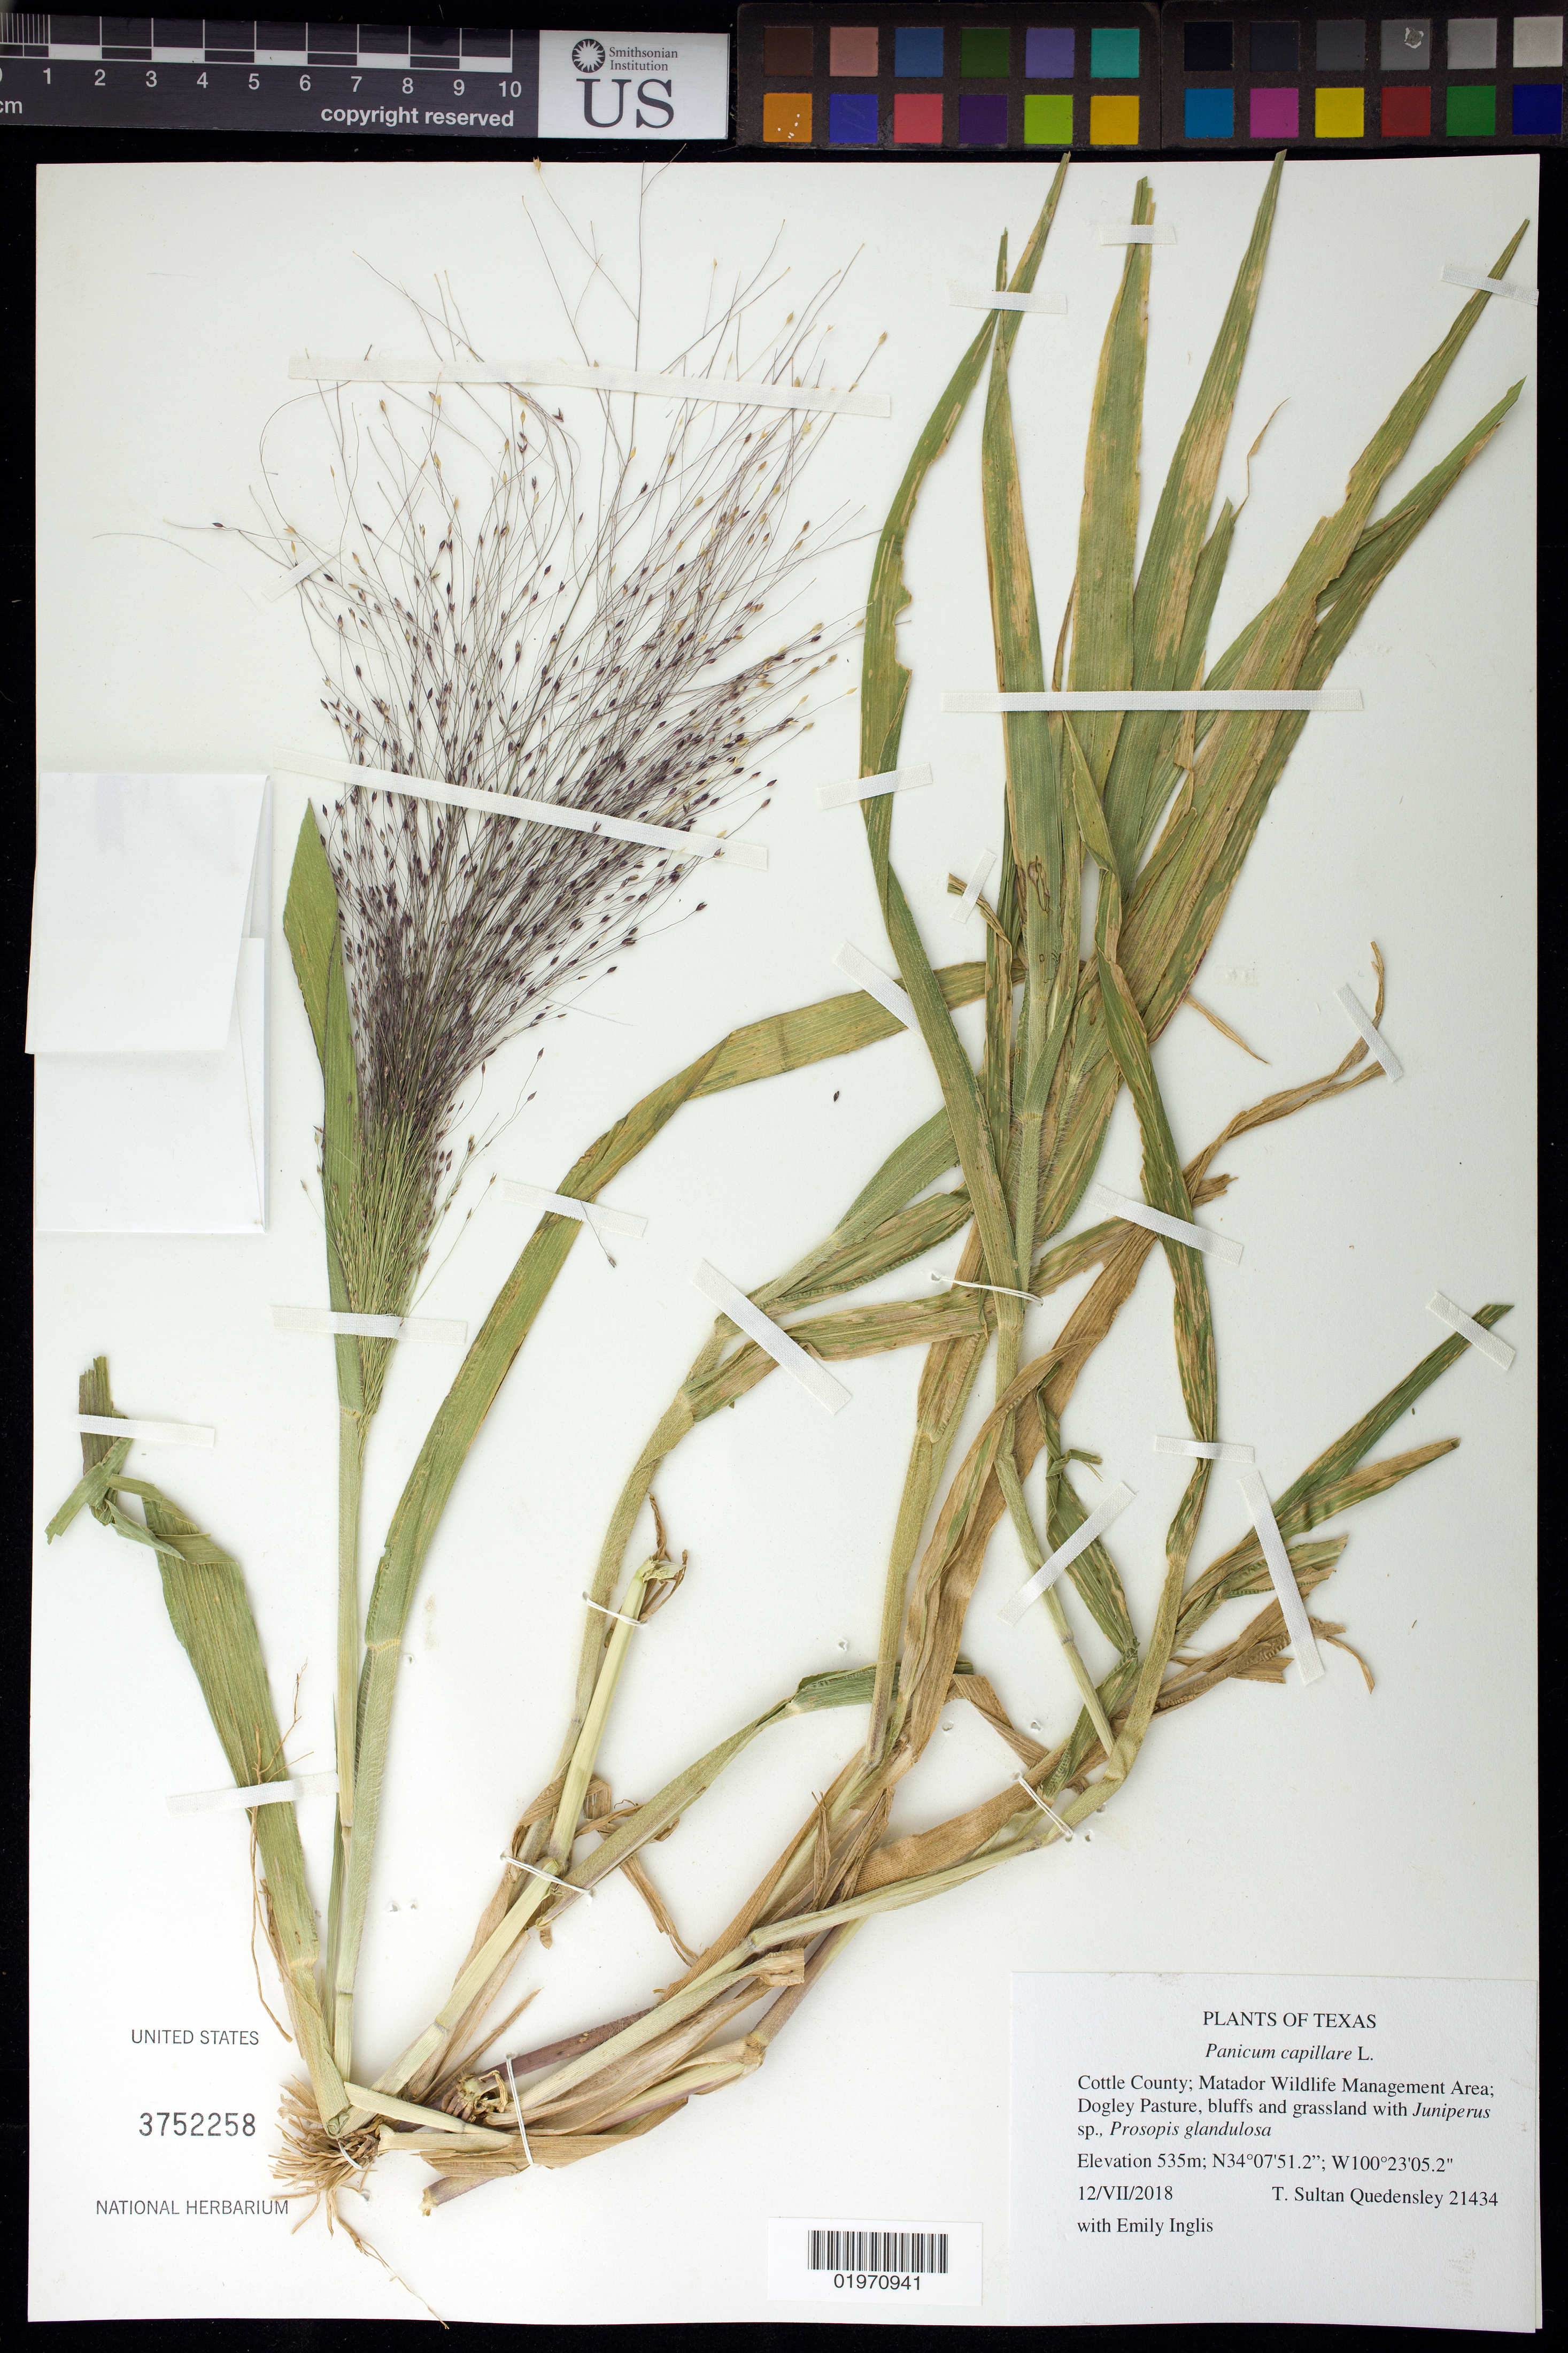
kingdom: Plantae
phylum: Tracheophyta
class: Liliopsida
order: Poales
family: Poaceae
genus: Panicum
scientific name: Panicum capillare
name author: L.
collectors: T. S. Quedensley & E. Inglis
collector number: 21434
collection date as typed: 12 Jul 2018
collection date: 2018-07-12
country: United States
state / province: Texas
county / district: Cottle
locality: Matador Wildlife Management Area.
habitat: Dogley Pasture, bluffs and grassland with Juniperus sp., Prosopis glandulosa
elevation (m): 535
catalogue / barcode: US 3752258